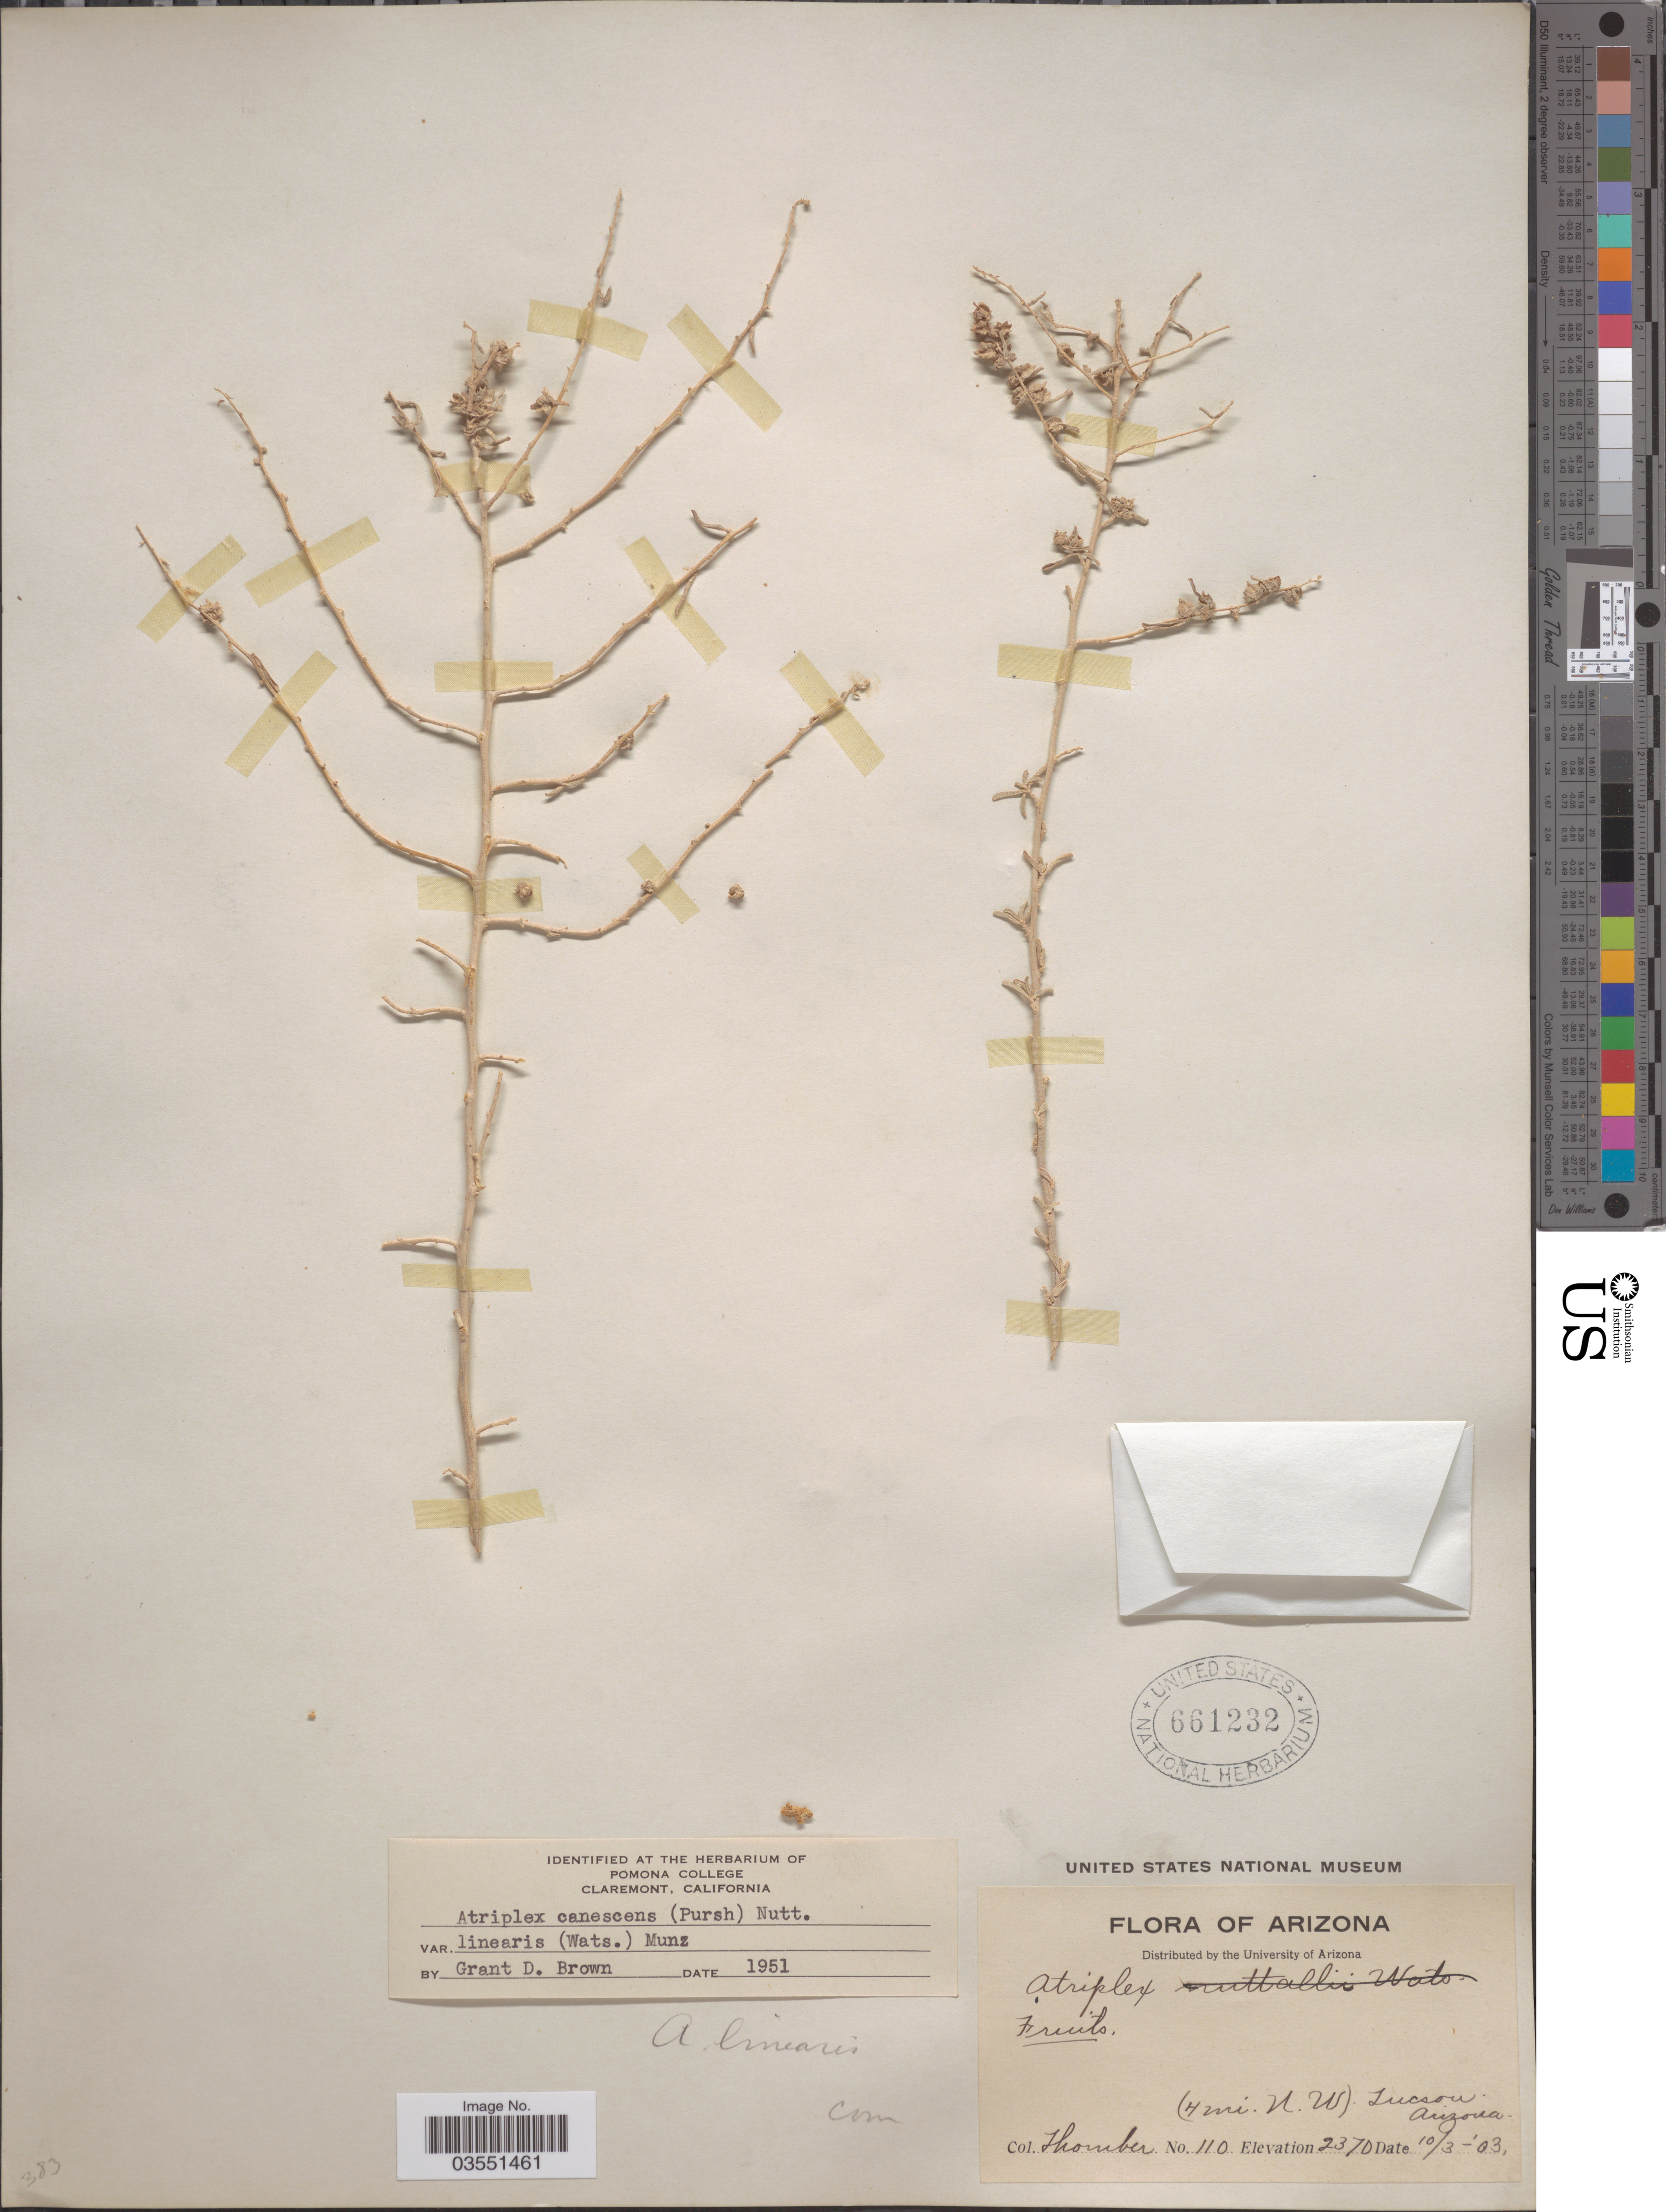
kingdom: Plantae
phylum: Tracheophyta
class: Magnoliopsida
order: Caryophyllales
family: Amaranthaceae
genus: Atriplex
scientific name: Atriplex canescens var. linearis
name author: (Pursh) Nutt.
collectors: J. Thornber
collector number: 110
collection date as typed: Transcribed d/m/y: 3/10/3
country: United States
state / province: Arizona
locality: (4 mi. N.W.) Tucson.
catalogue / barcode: US 661232